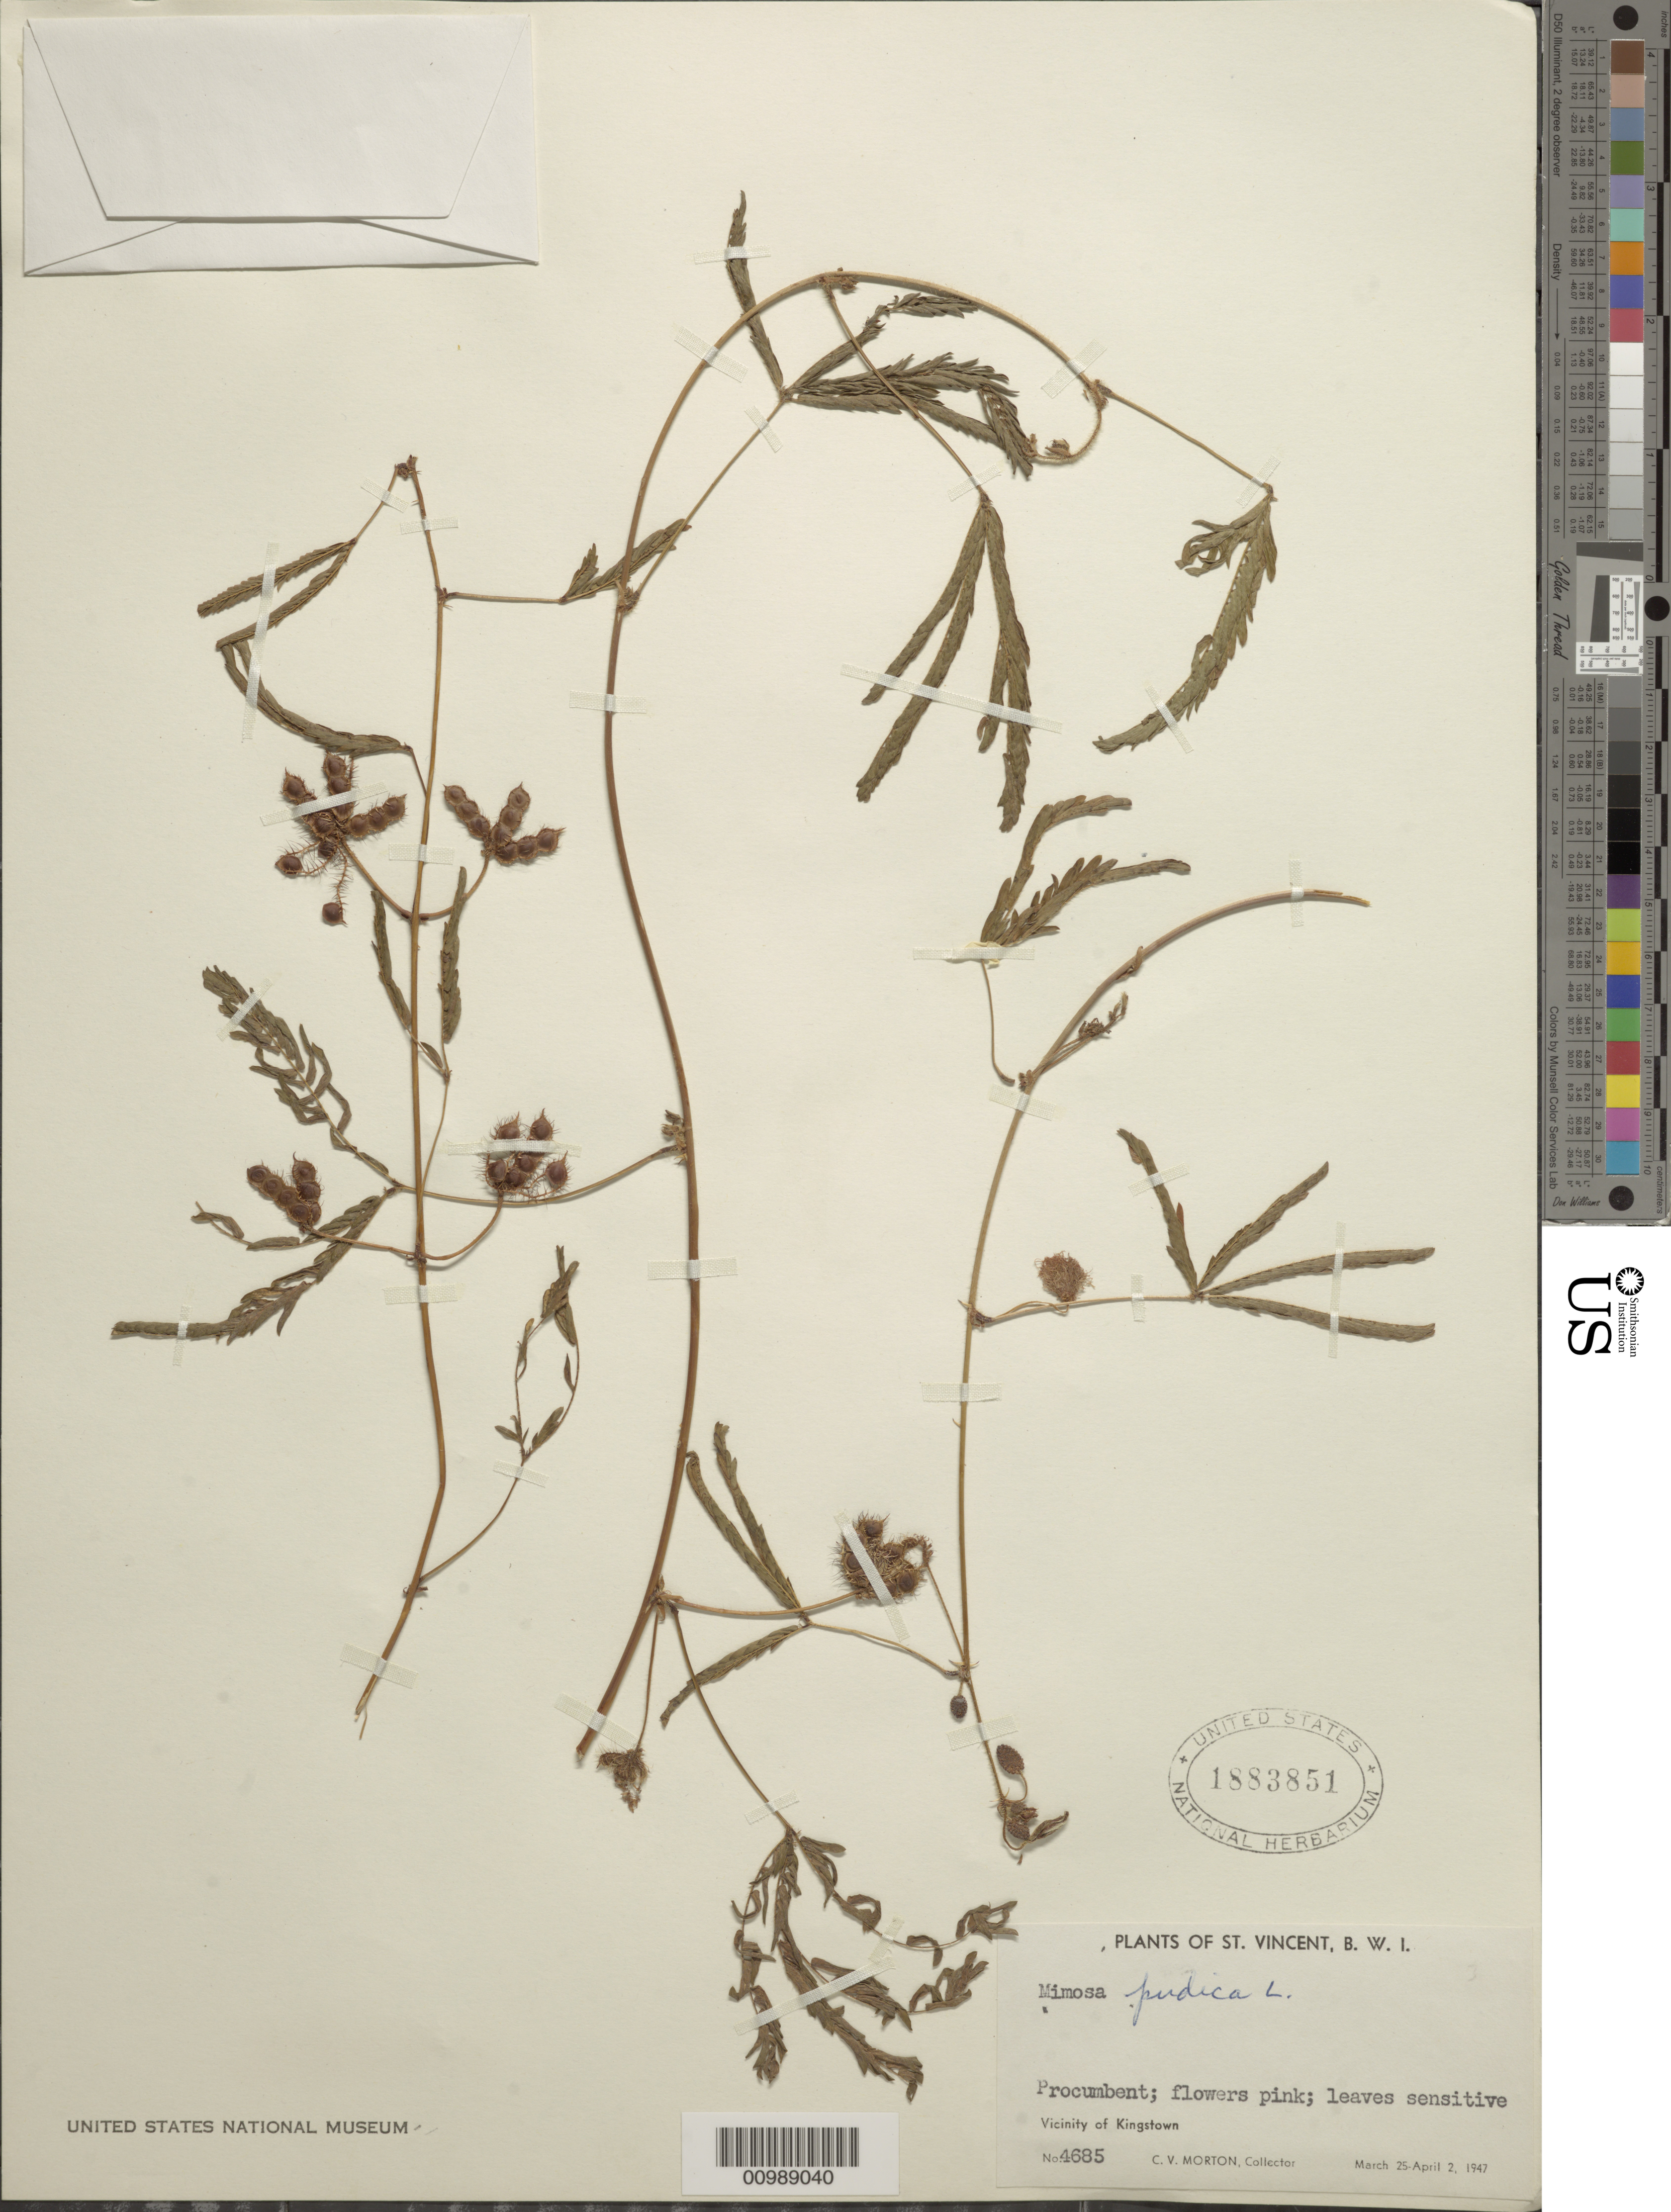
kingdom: Plantae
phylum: Tracheophyta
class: Magnoliopsida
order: Fabales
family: Fabaceae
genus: Mimosa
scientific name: Mimosa pudica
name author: L.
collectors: C. V. Morton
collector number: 4685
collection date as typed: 25 Mar 1947 to 02 Apr 1947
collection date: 1947-03-25/1947-04-02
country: St. Vincent - Grenadines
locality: Kingstown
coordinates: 0 N, 0 E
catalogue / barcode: US 1883851